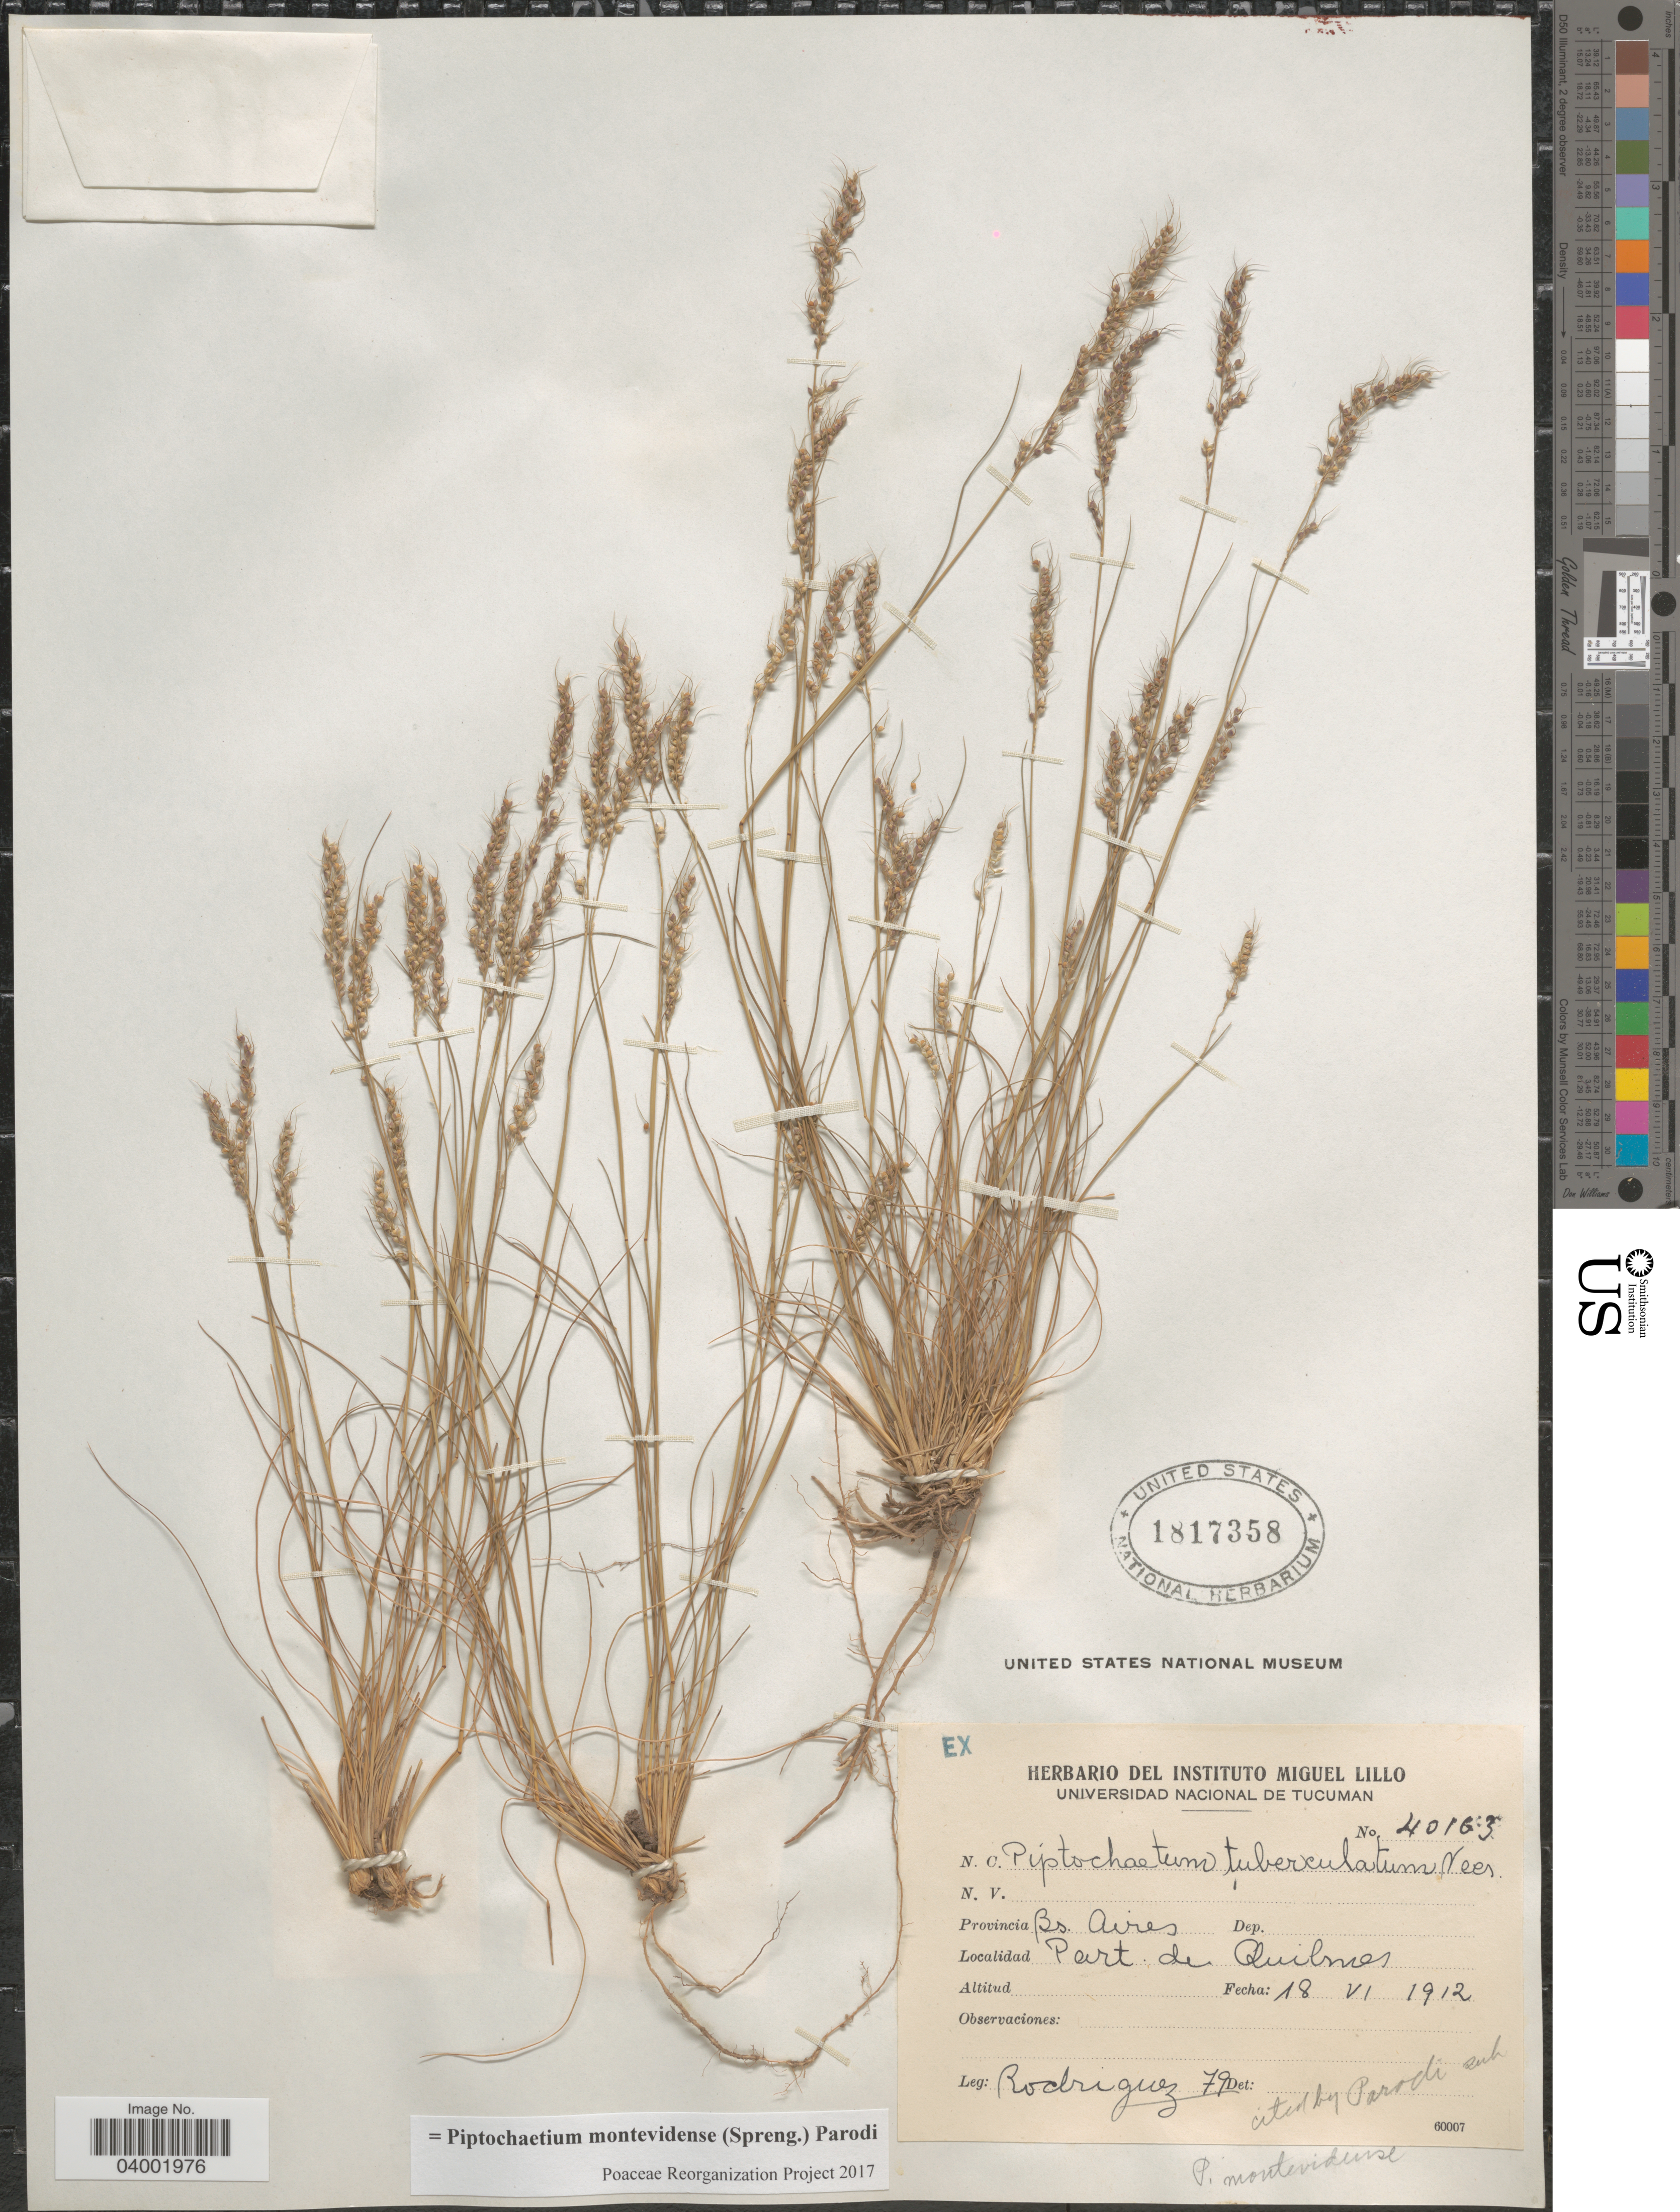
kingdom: Plantae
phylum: Tracheophyta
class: Liliopsida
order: Poales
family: Poaceae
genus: Piptochaetium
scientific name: Piptochaetium montevidense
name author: (Spreng.) Parodi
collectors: Rodriguez, --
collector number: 79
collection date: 1912-06-18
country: Argentina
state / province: Buenos Aires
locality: Part. de Quilmes.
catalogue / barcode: US 1817358